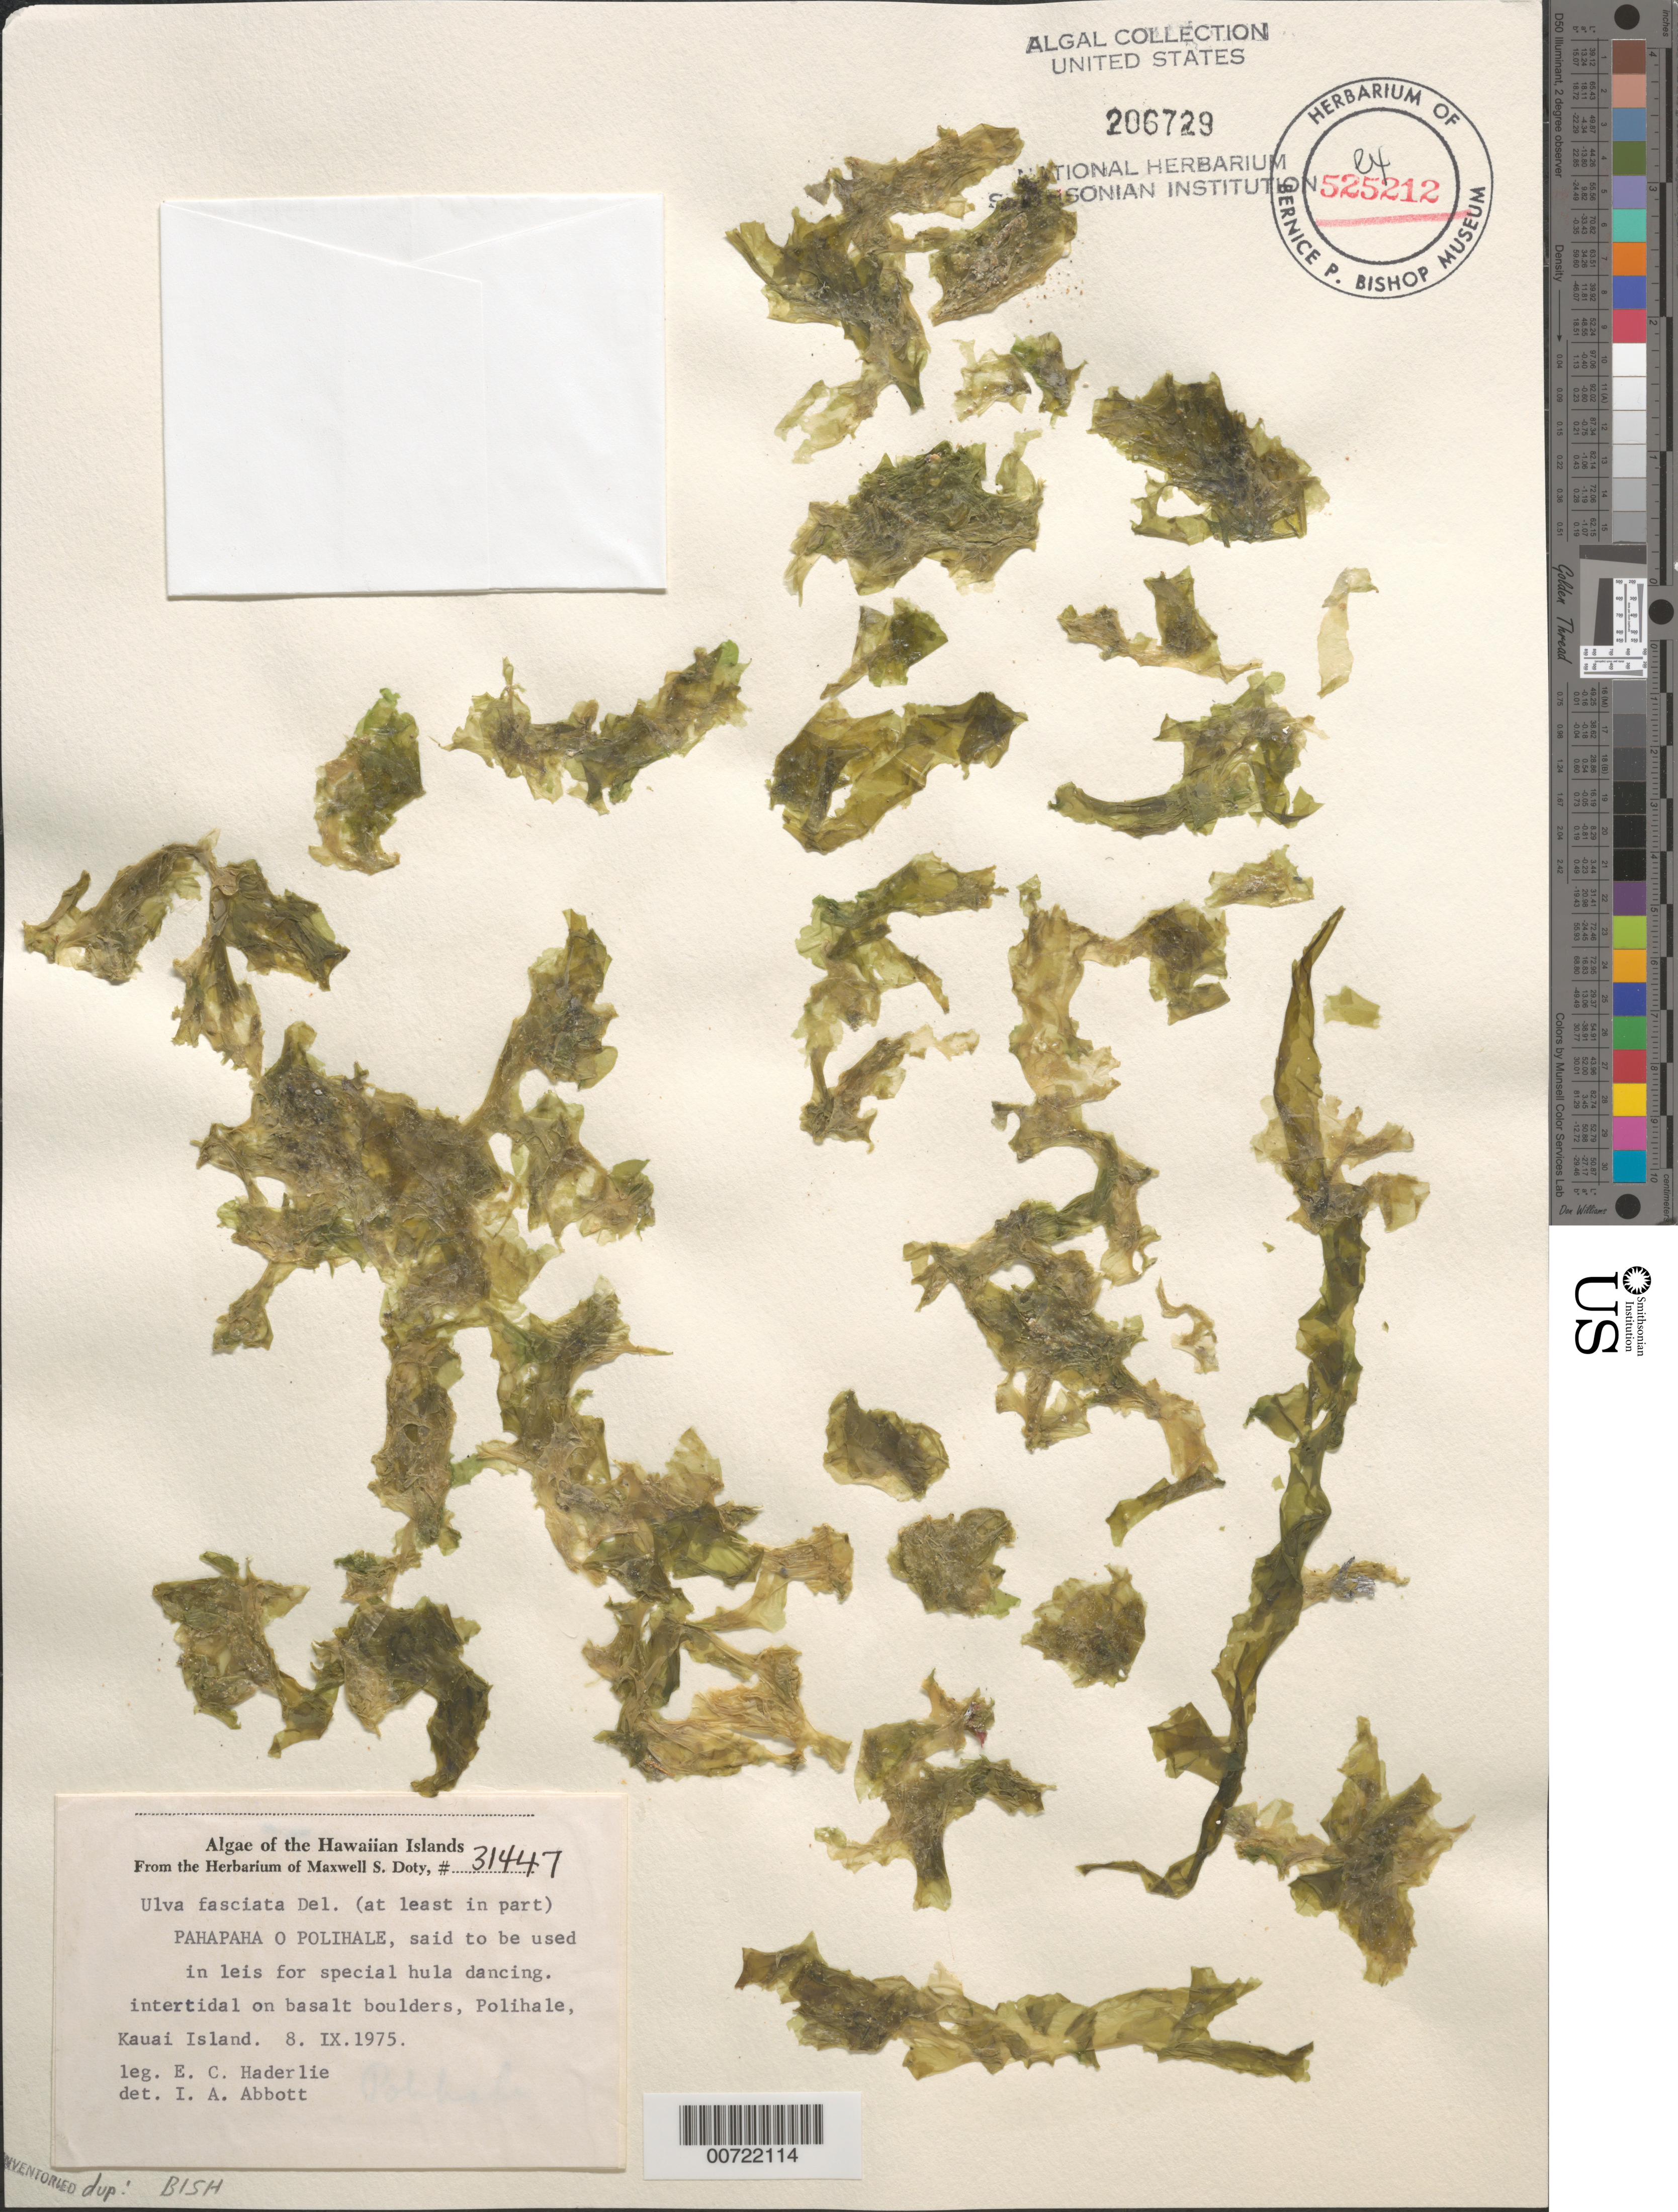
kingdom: Plantae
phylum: Chlorophyta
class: Ulvophyceae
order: Ulvales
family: Ulvaceae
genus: Ulva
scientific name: Ulva lactuca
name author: L.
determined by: Algae name updating Project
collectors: E. Haderlie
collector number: MSD 31447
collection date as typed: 08 Sep 1975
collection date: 1975-09-08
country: United States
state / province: Hawaii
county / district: Kauai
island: Kaua'i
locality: Polihale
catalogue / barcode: US 206729